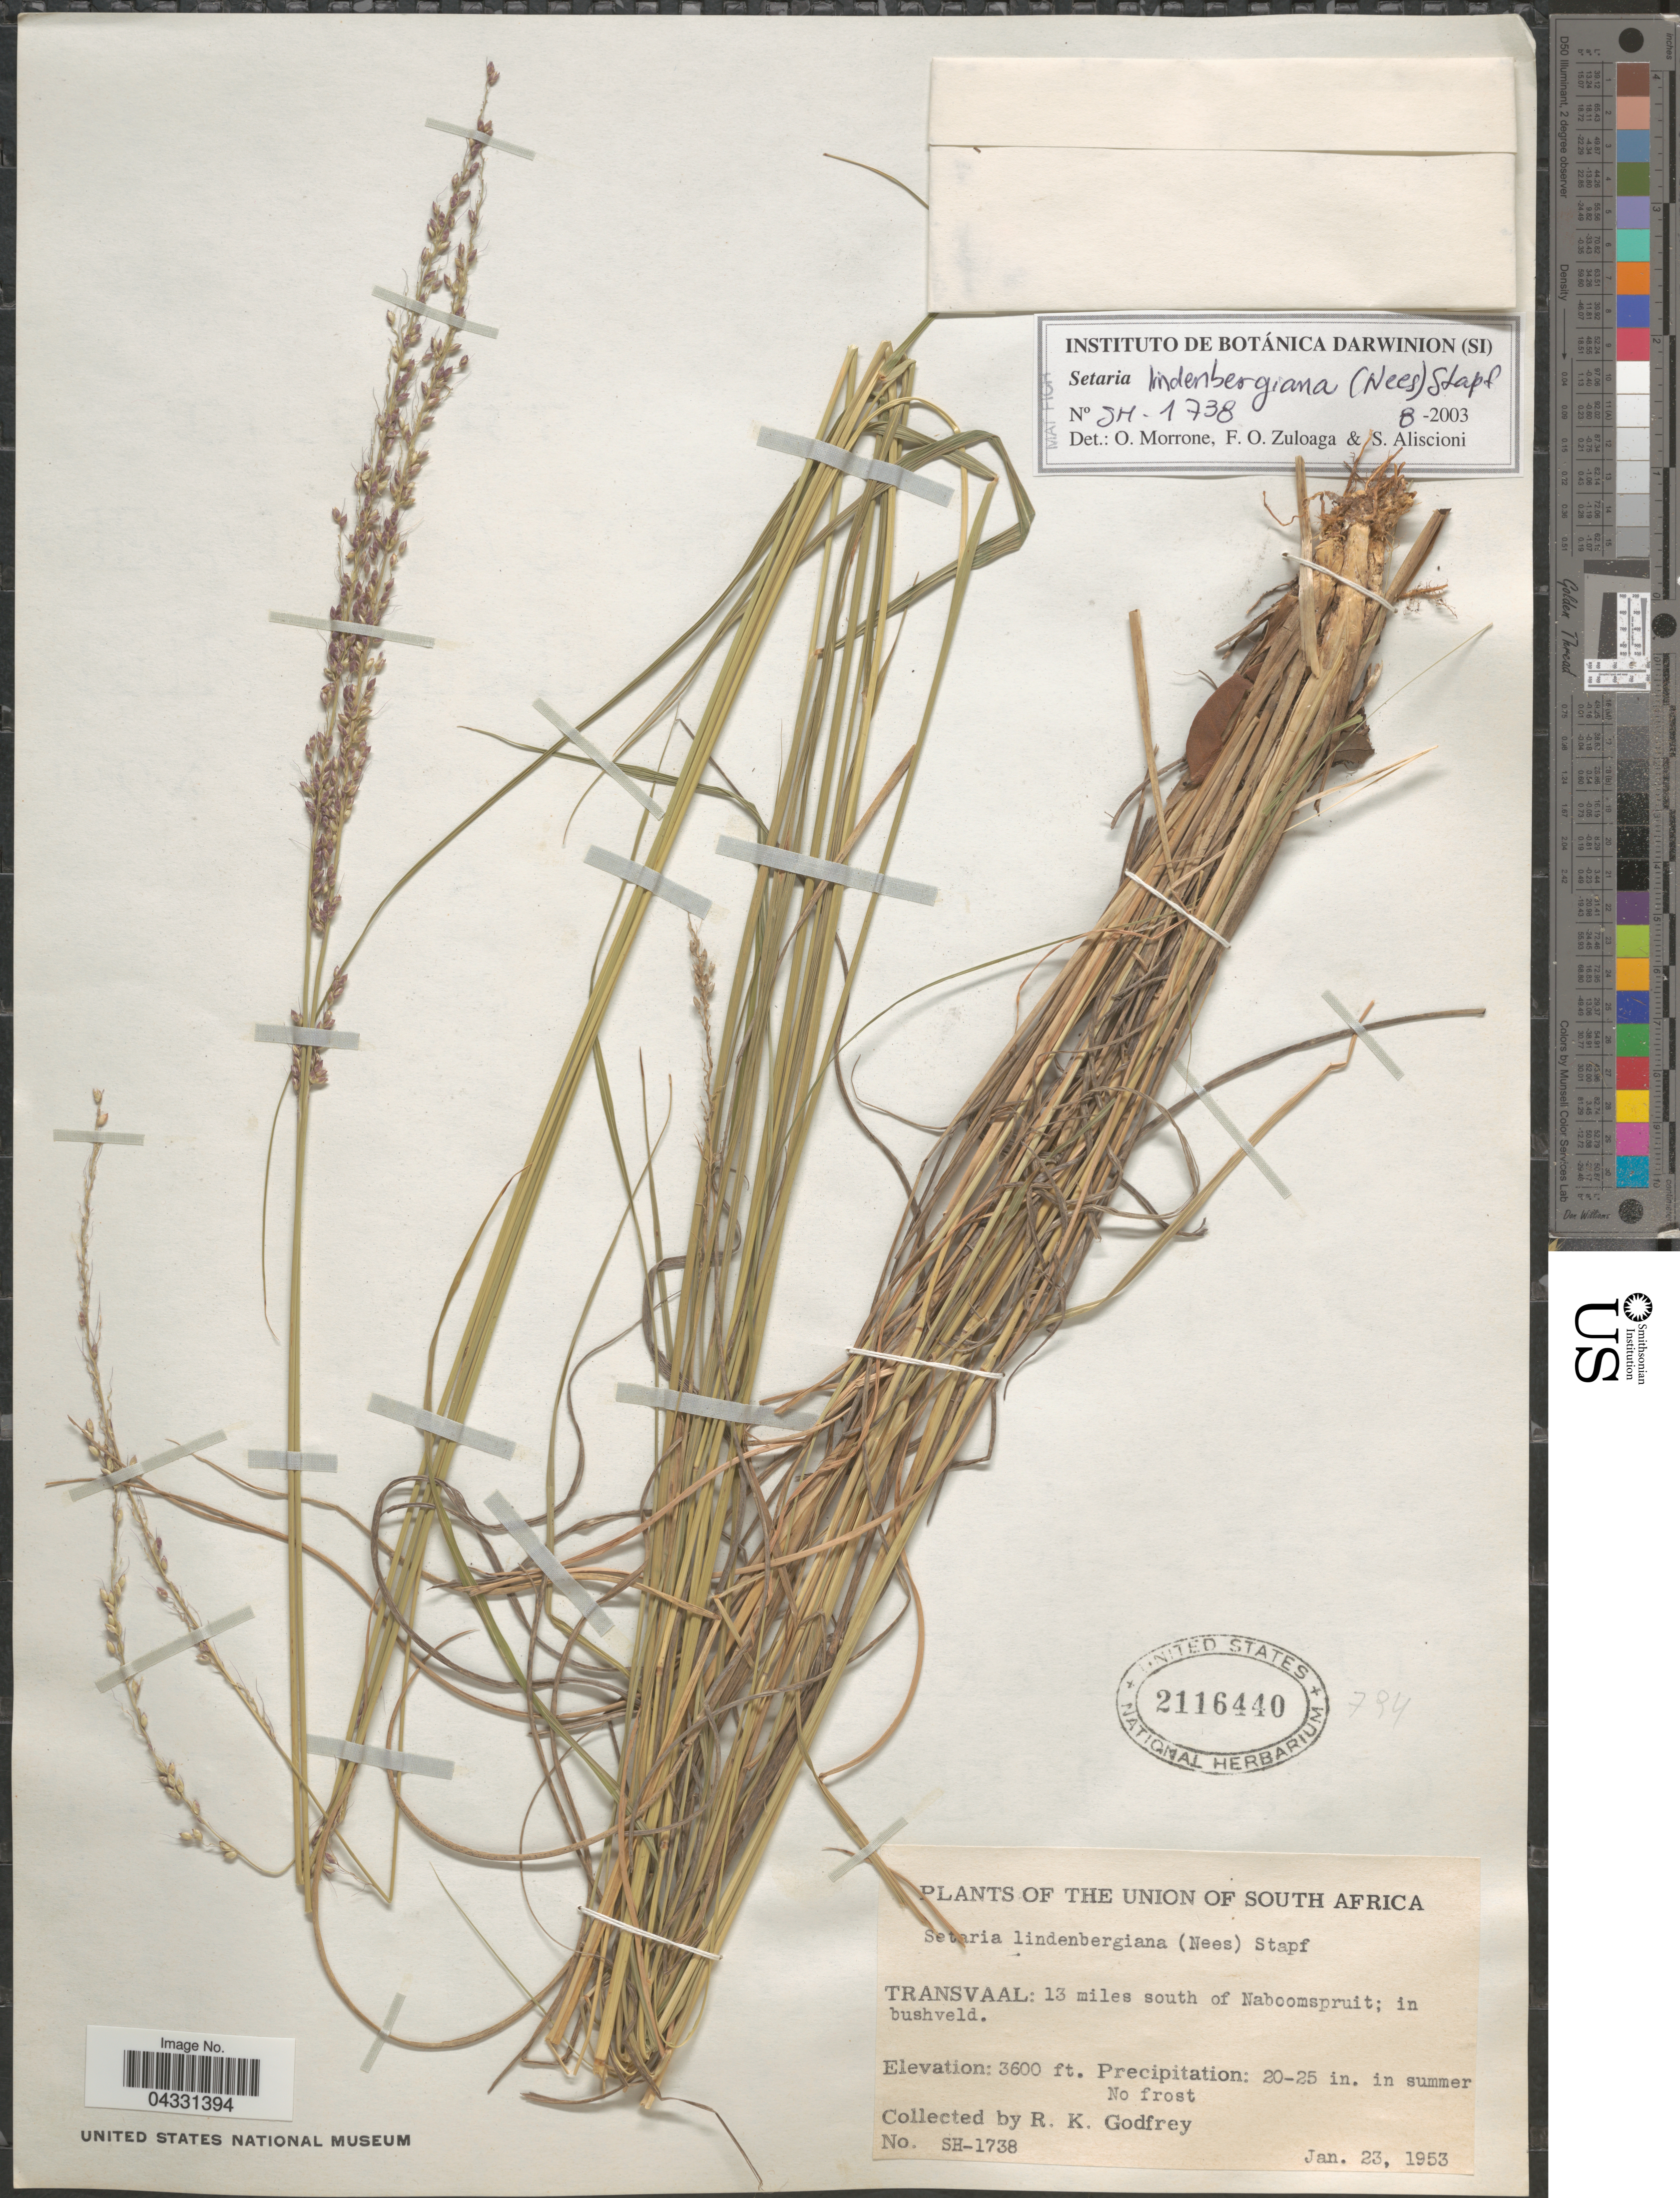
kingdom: Plantae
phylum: Tracheophyta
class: Liliopsida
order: Poales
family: Poaceae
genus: Setaria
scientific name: Setaria lindenbergiana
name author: (Nees) Stapf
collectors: R. K. Godfrey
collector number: SH-1738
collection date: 1953-01-23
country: South Africa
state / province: Limpopo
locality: The Union Of South Africa. Transvaal: 13 miles south of Naboomspruit; in bushveld.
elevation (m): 1097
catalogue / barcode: US 2116440